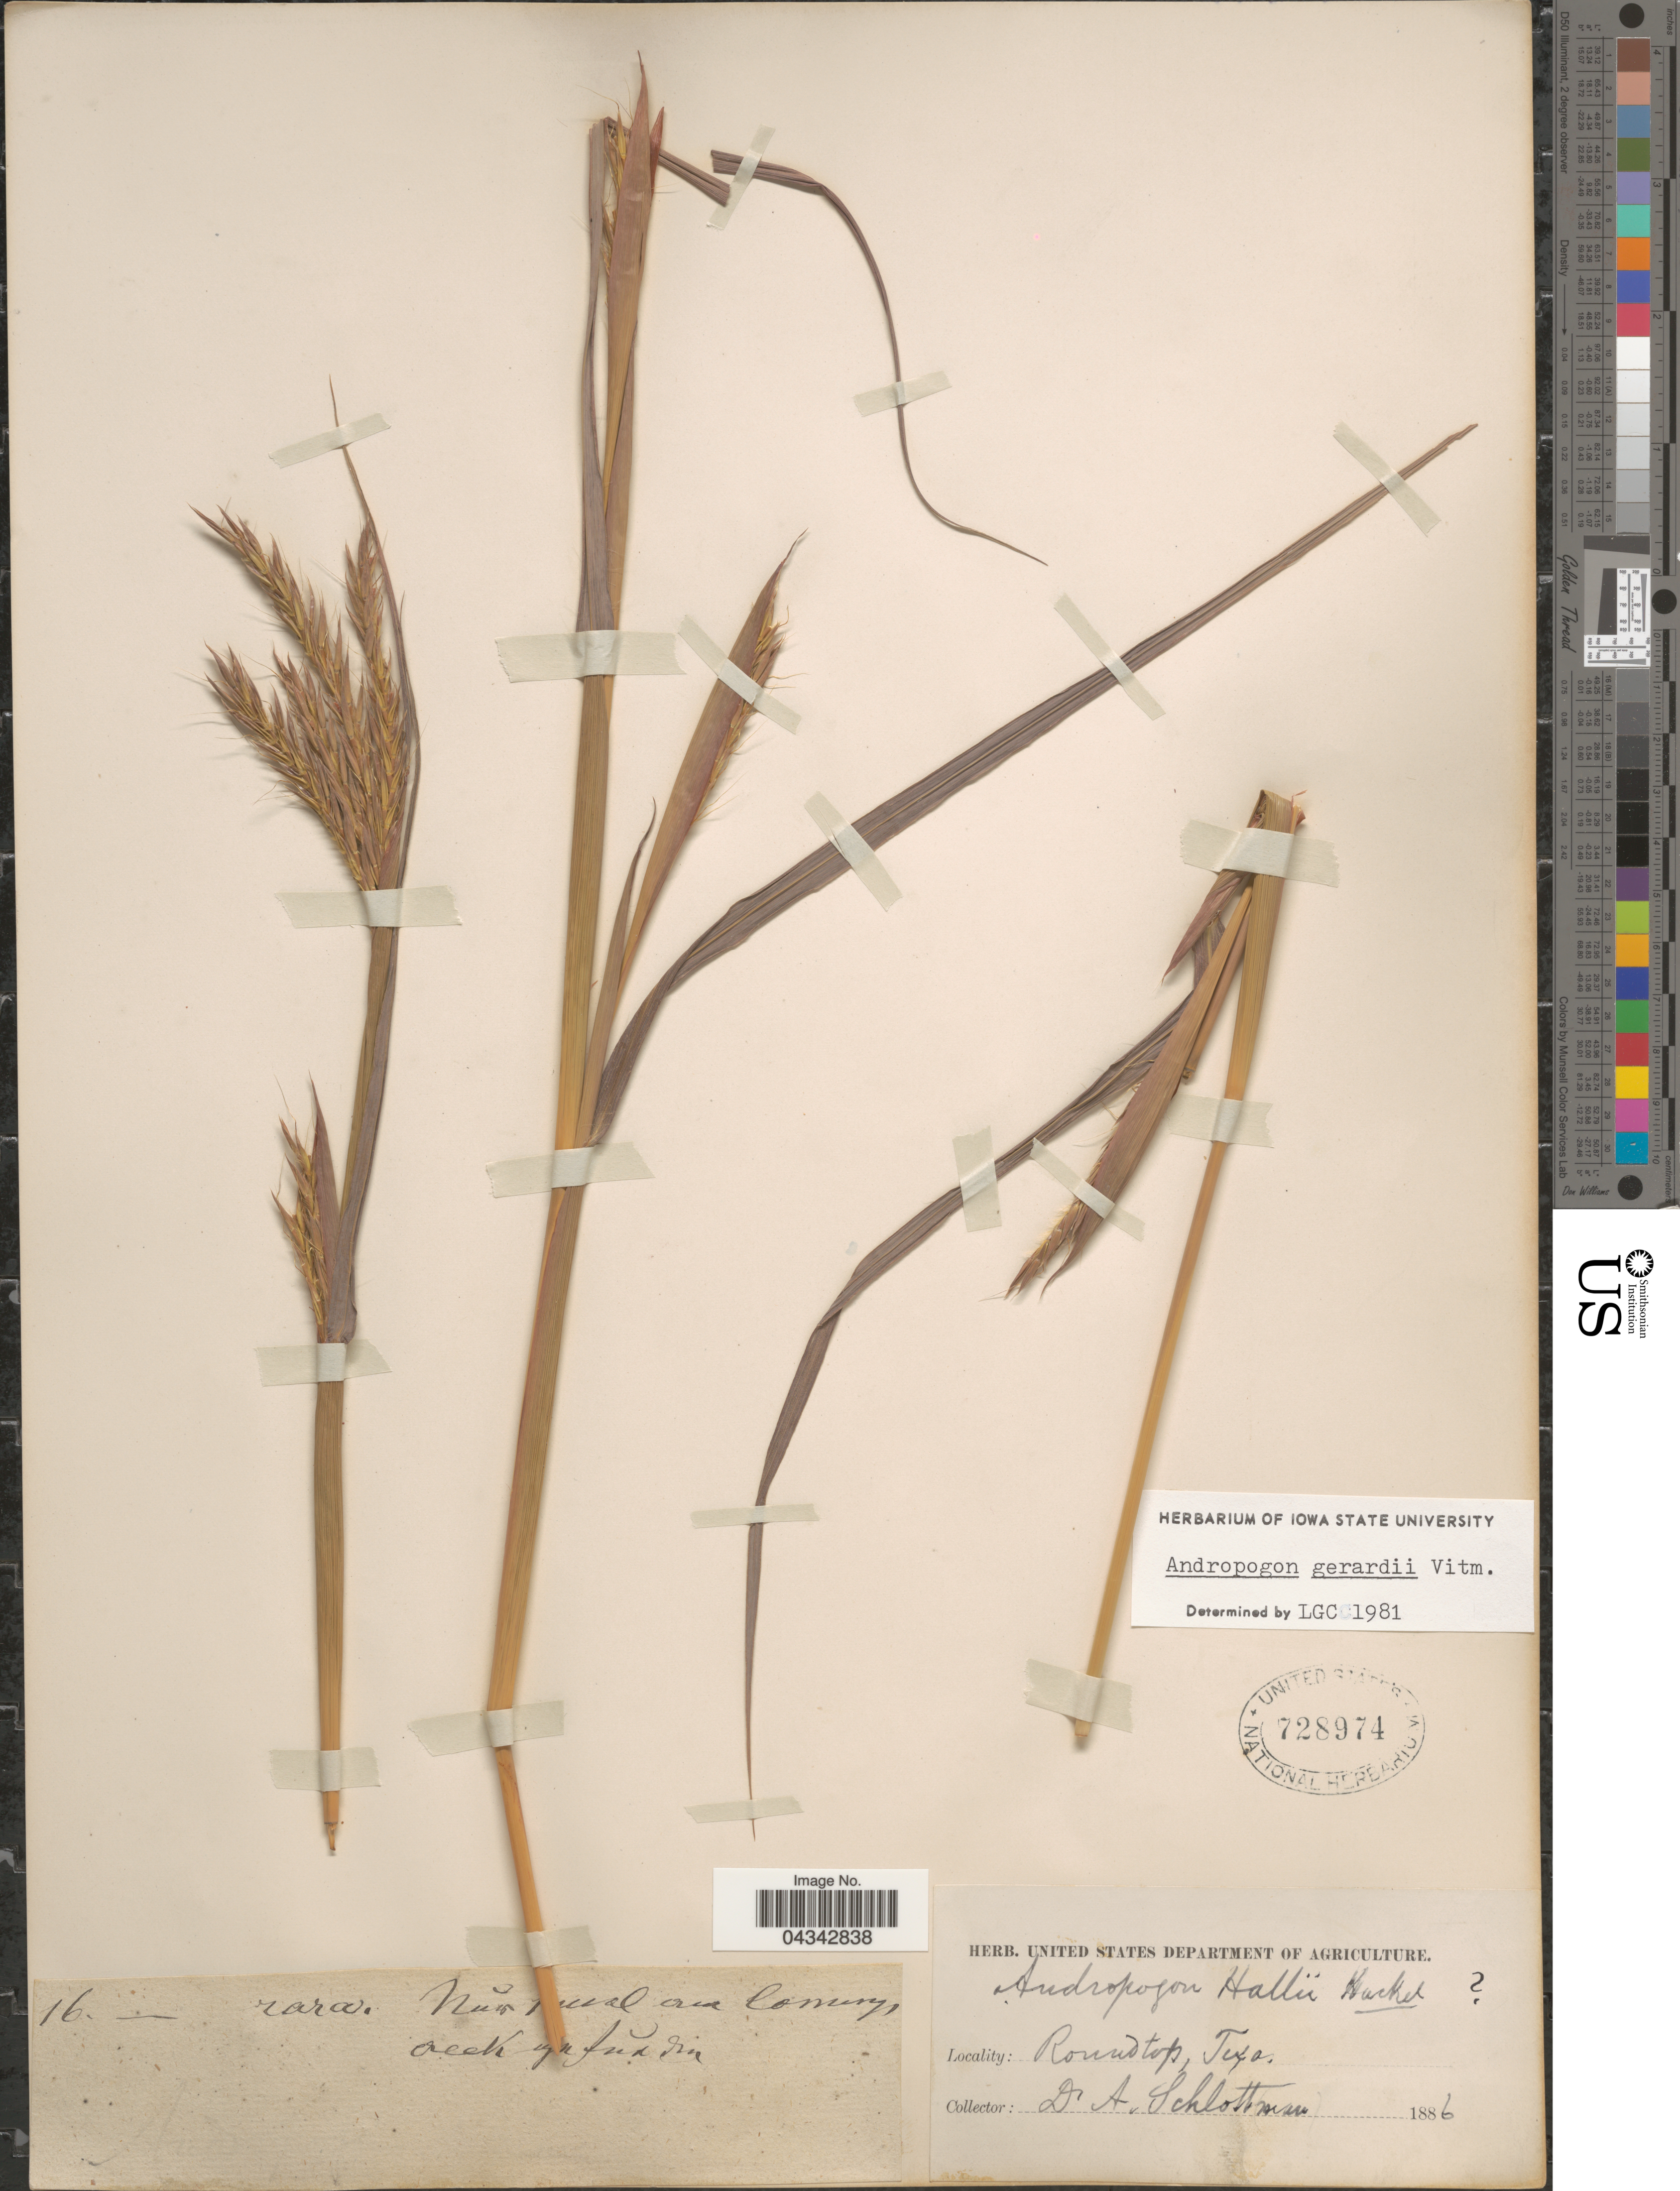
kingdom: Plantae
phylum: Tracheophyta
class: Liliopsida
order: Poales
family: Poaceae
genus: Andropogon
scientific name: Andropogon gerardii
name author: Vitman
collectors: A. Schlottman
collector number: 16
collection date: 1886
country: United States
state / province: Texas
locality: Roundtop.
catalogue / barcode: US 728974